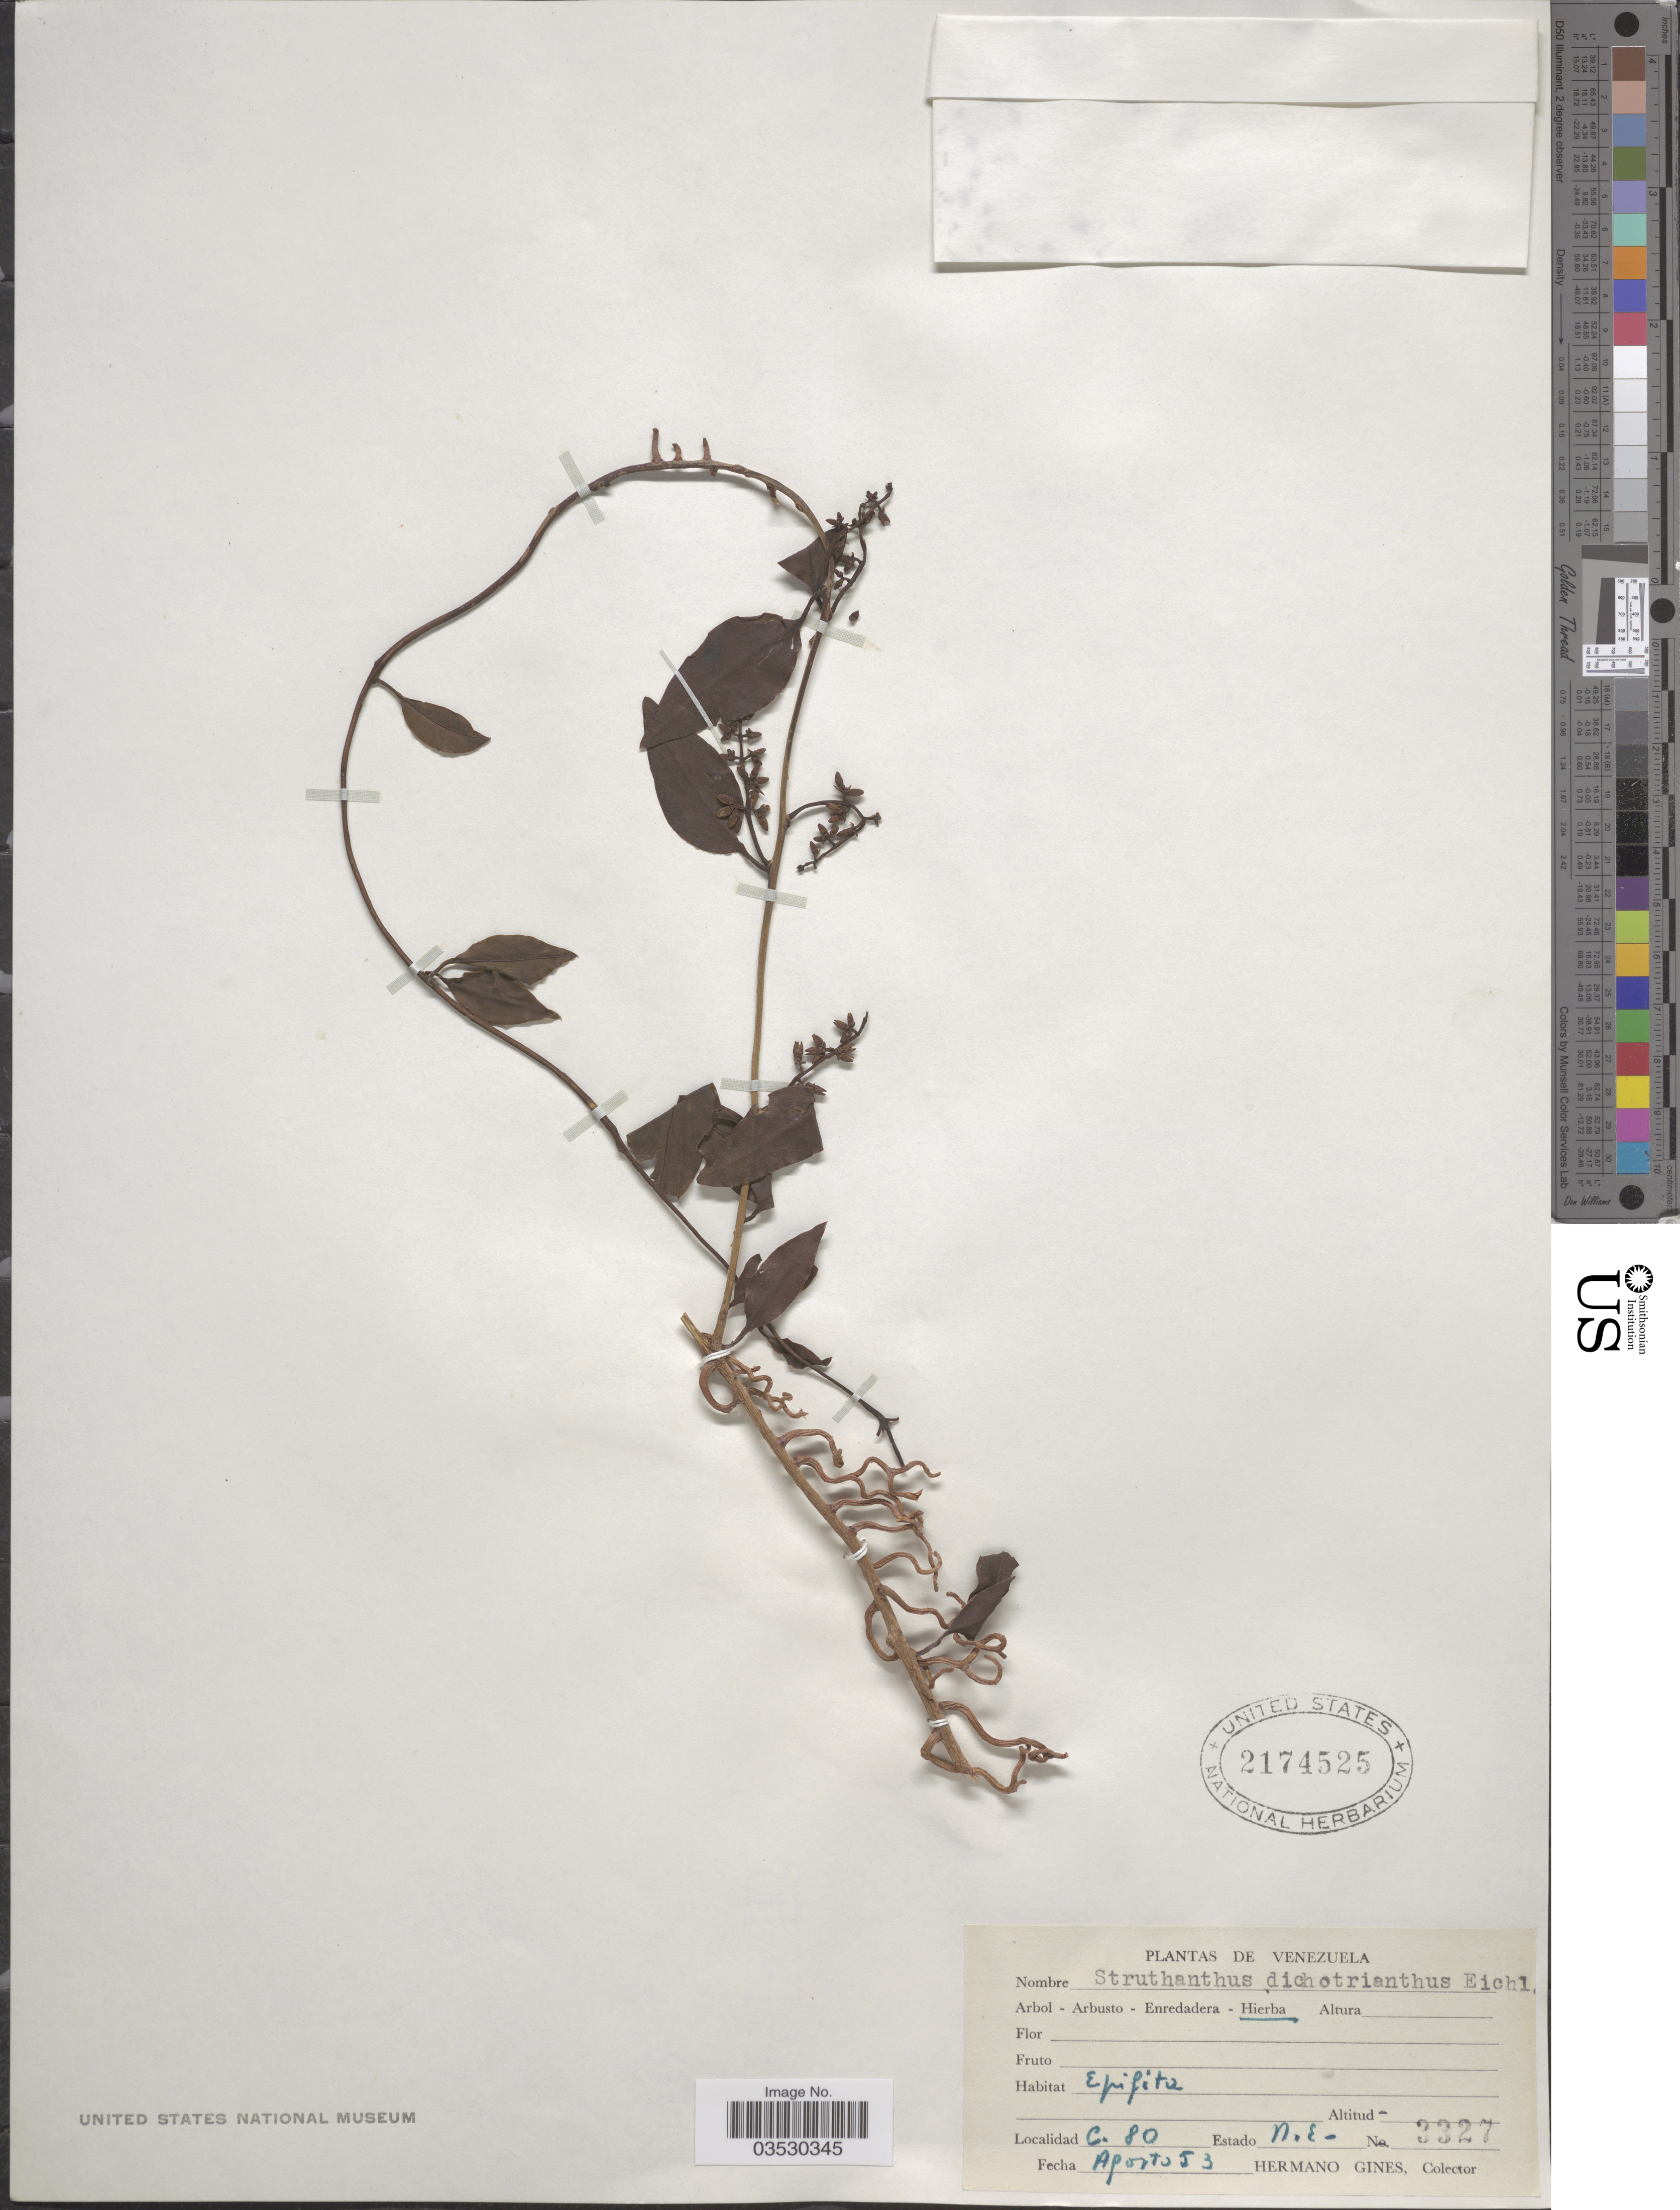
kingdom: Plantae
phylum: Tracheophyta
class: Magnoliopsida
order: Santalales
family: Loranthaceae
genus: Struthanthus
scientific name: Struthanthus dichotrianthus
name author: Eichler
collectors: Bro. Gines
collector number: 3327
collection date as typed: Transcribed d/m/y: /8/53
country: Venezuela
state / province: Nueva Esparta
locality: C. 80.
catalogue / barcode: US 2174525